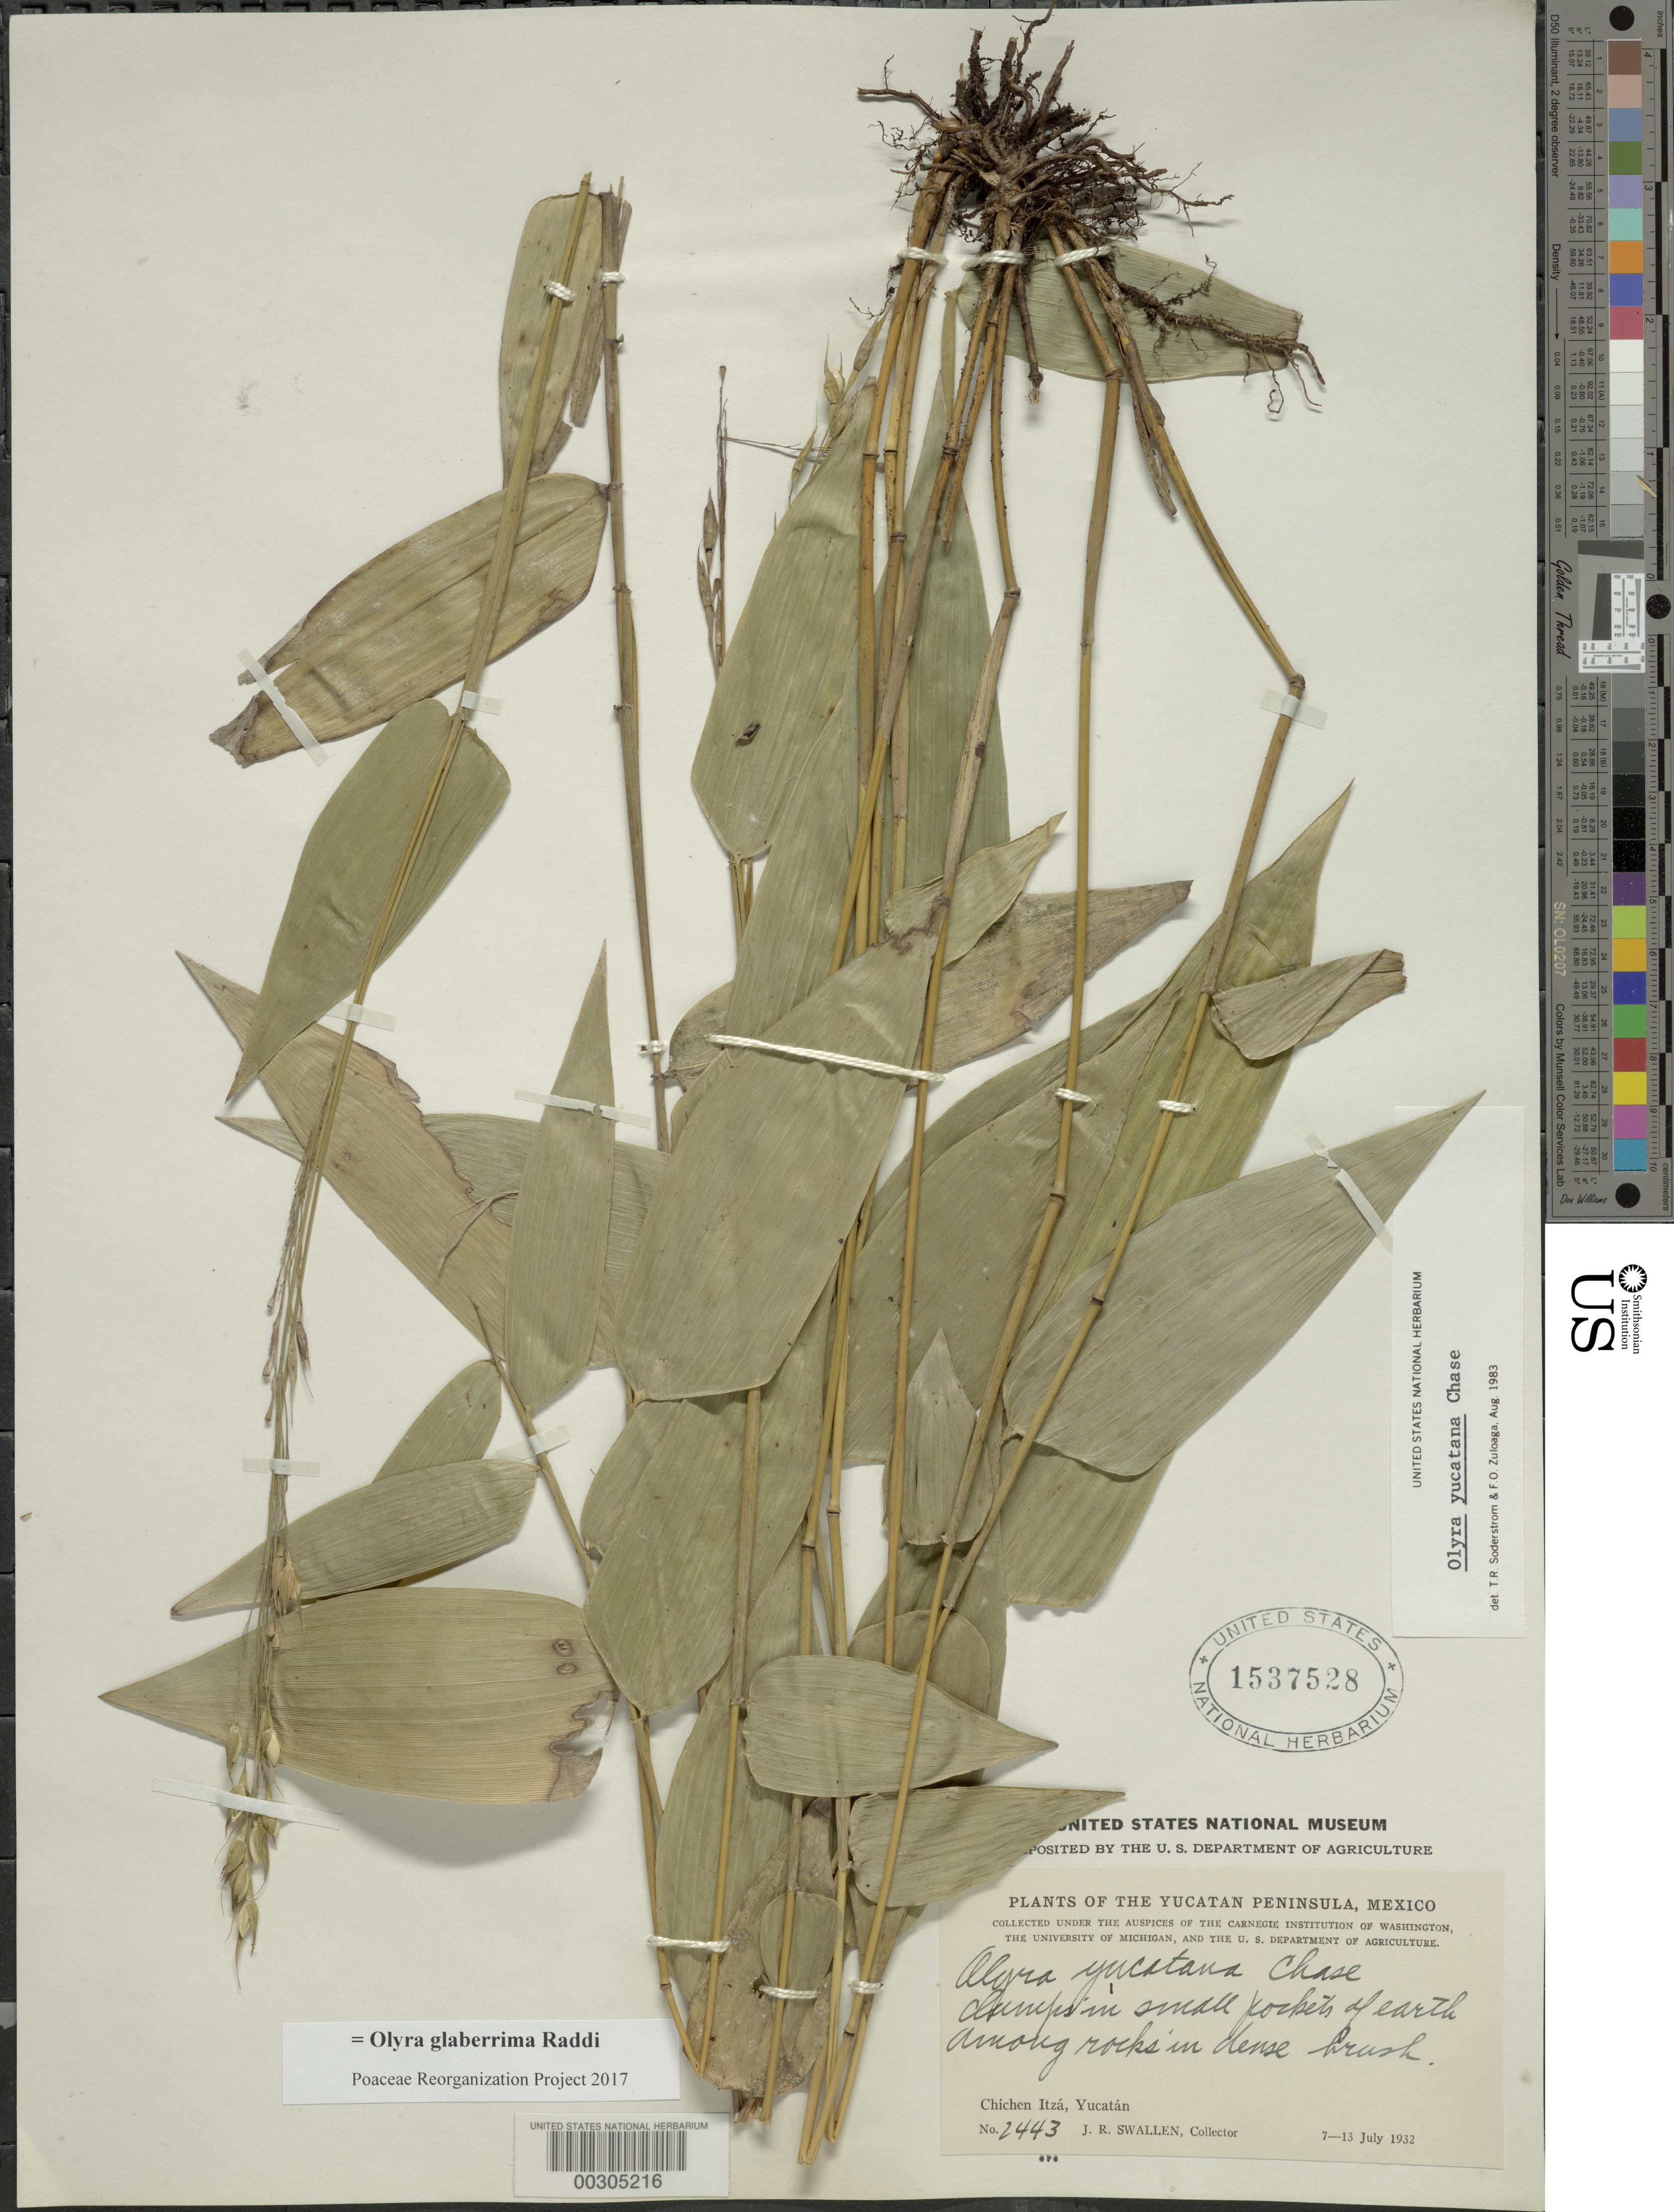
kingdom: Plantae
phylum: Tracheophyta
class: Liliopsida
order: Poales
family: Poaceae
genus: Olyra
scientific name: Olyra glaberrima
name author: Raddi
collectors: J. R. Swallen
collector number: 2443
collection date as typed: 07 Jul 1932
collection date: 1932-07-07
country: Mexico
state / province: Yucatán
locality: Chichen itza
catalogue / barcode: US 1537528